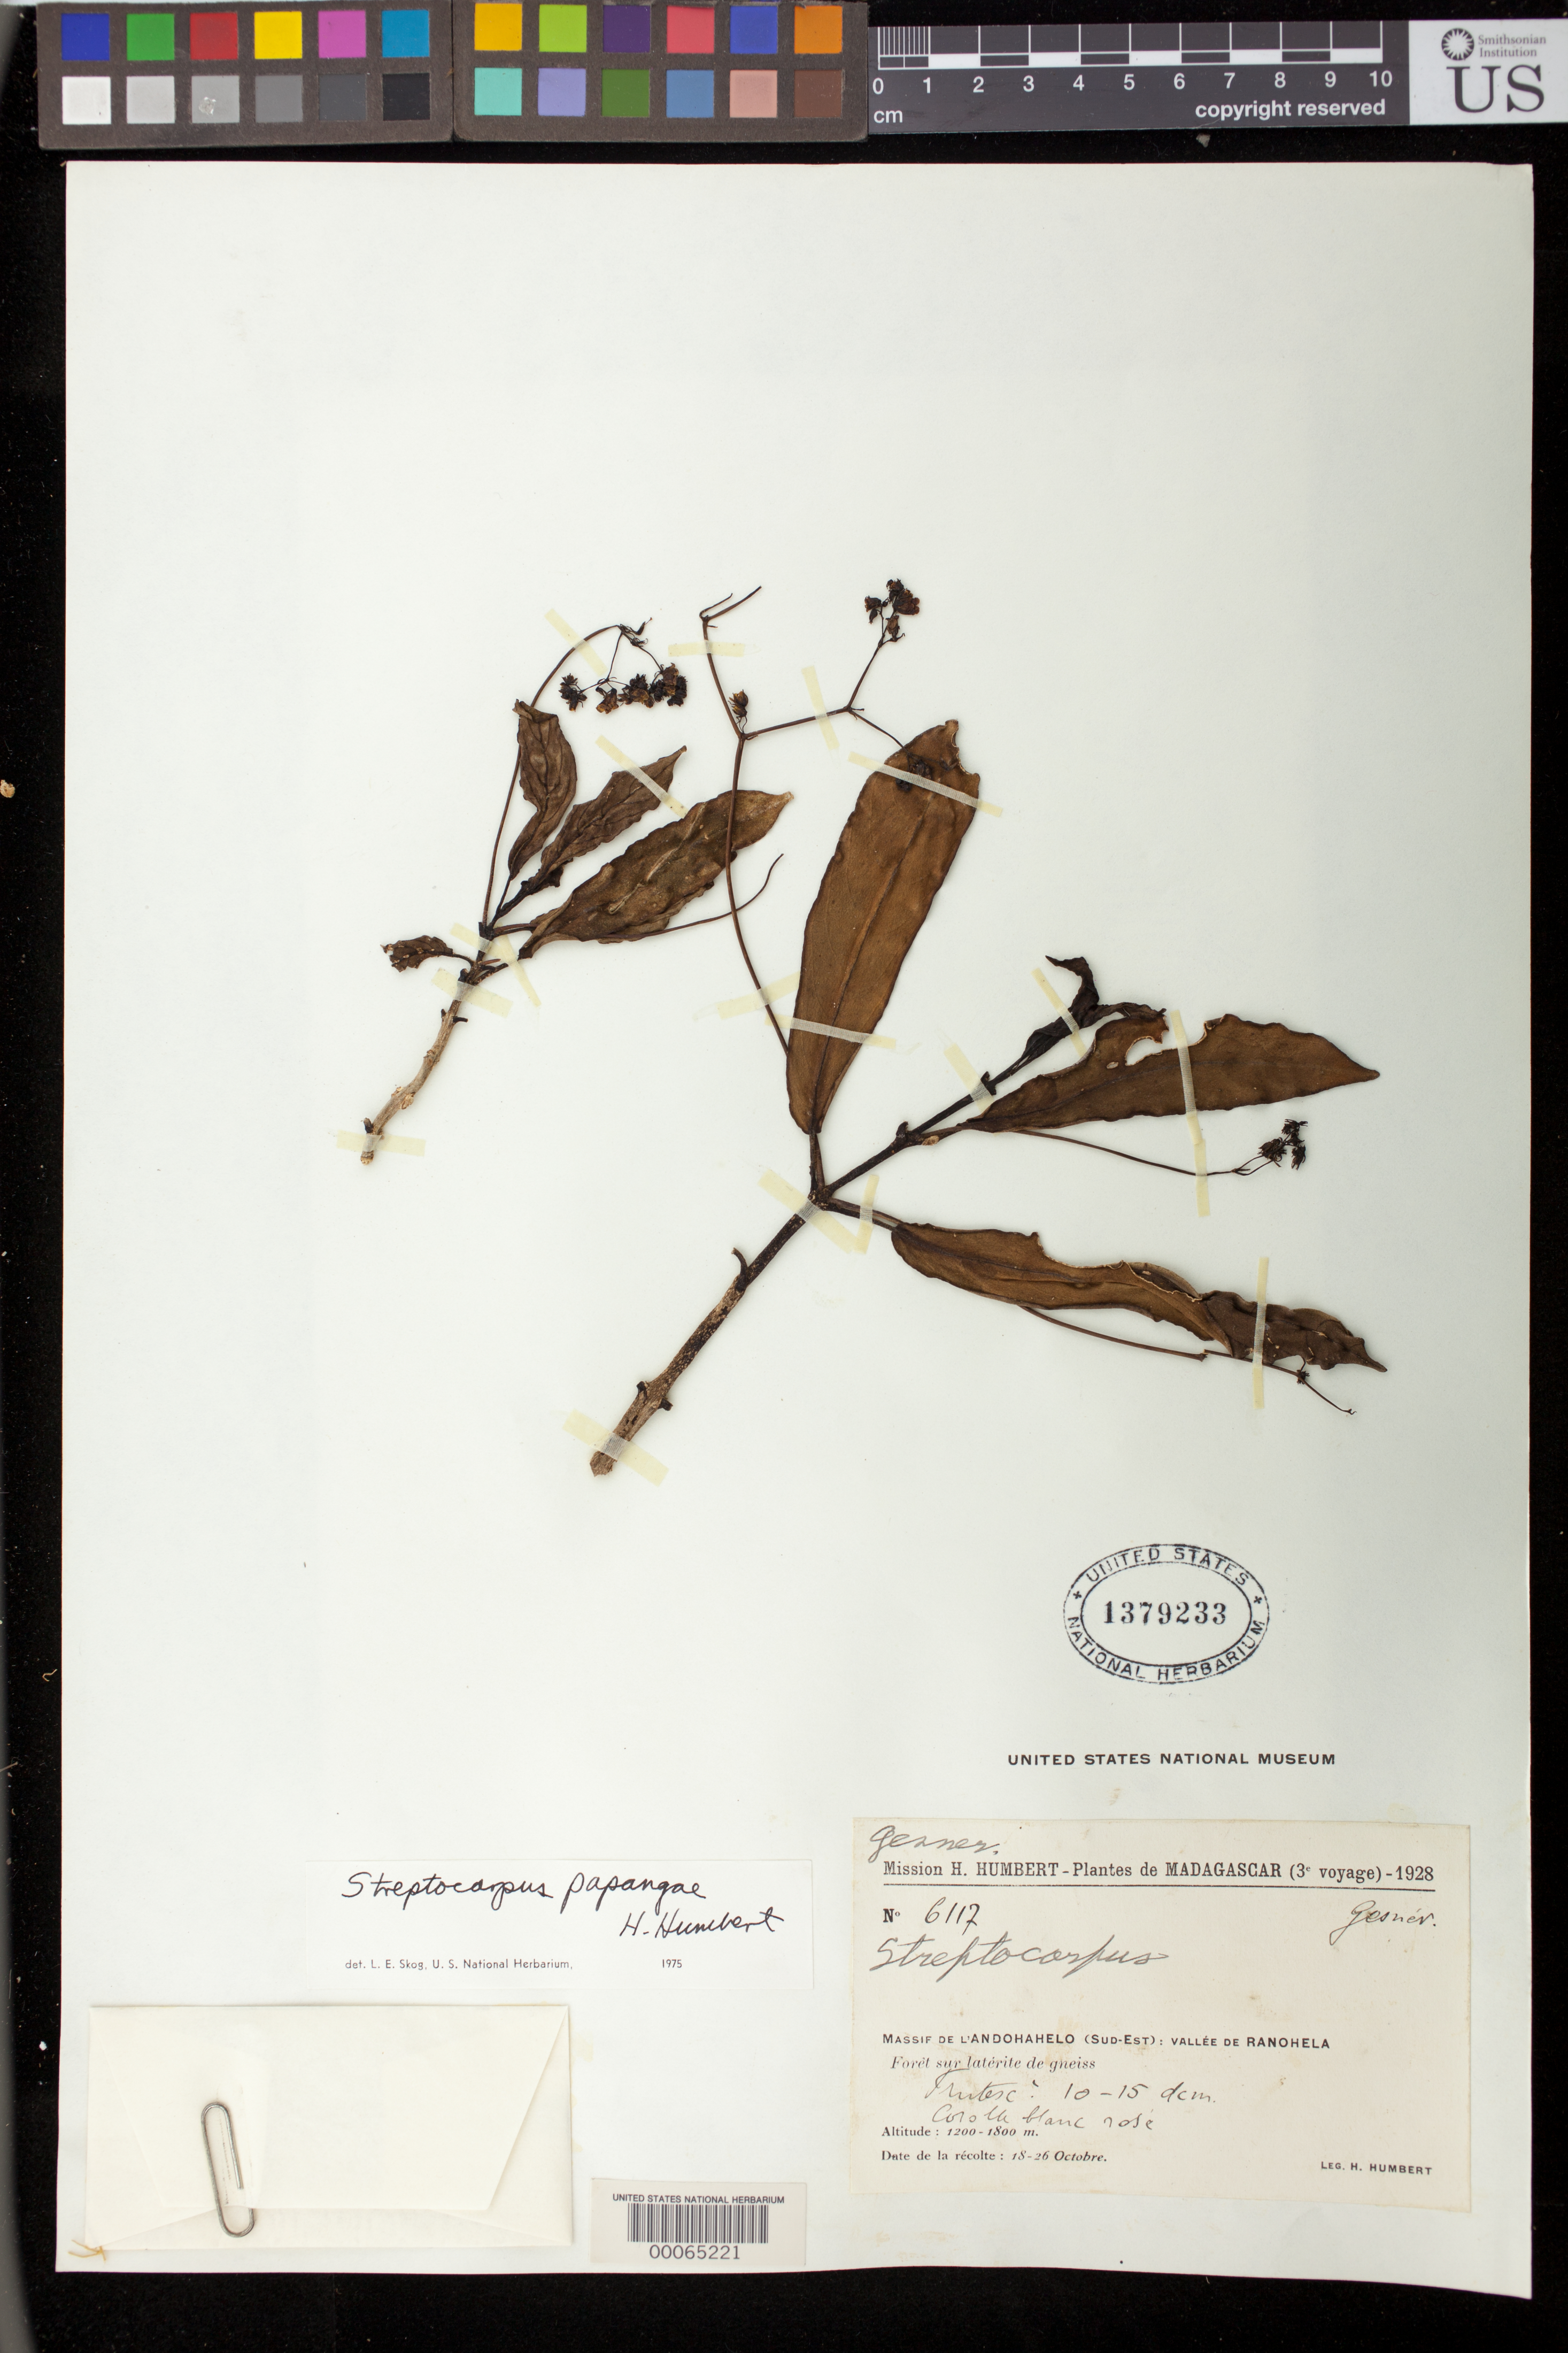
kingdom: Plantae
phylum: Tracheophyta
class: Magnoliopsida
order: Lamiales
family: Gesneriaceae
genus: Streptocarpus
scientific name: Streptocarpus papangae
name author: Humbert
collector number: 6117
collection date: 1928-10-18/1928-10-26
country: Madagascar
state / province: Atsimo-Andrefana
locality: Massif de l'ANDOHAHELO [[Andohahela]] (Sud-Est): Vallee de RANOHELA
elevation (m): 1200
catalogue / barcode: US 1379233